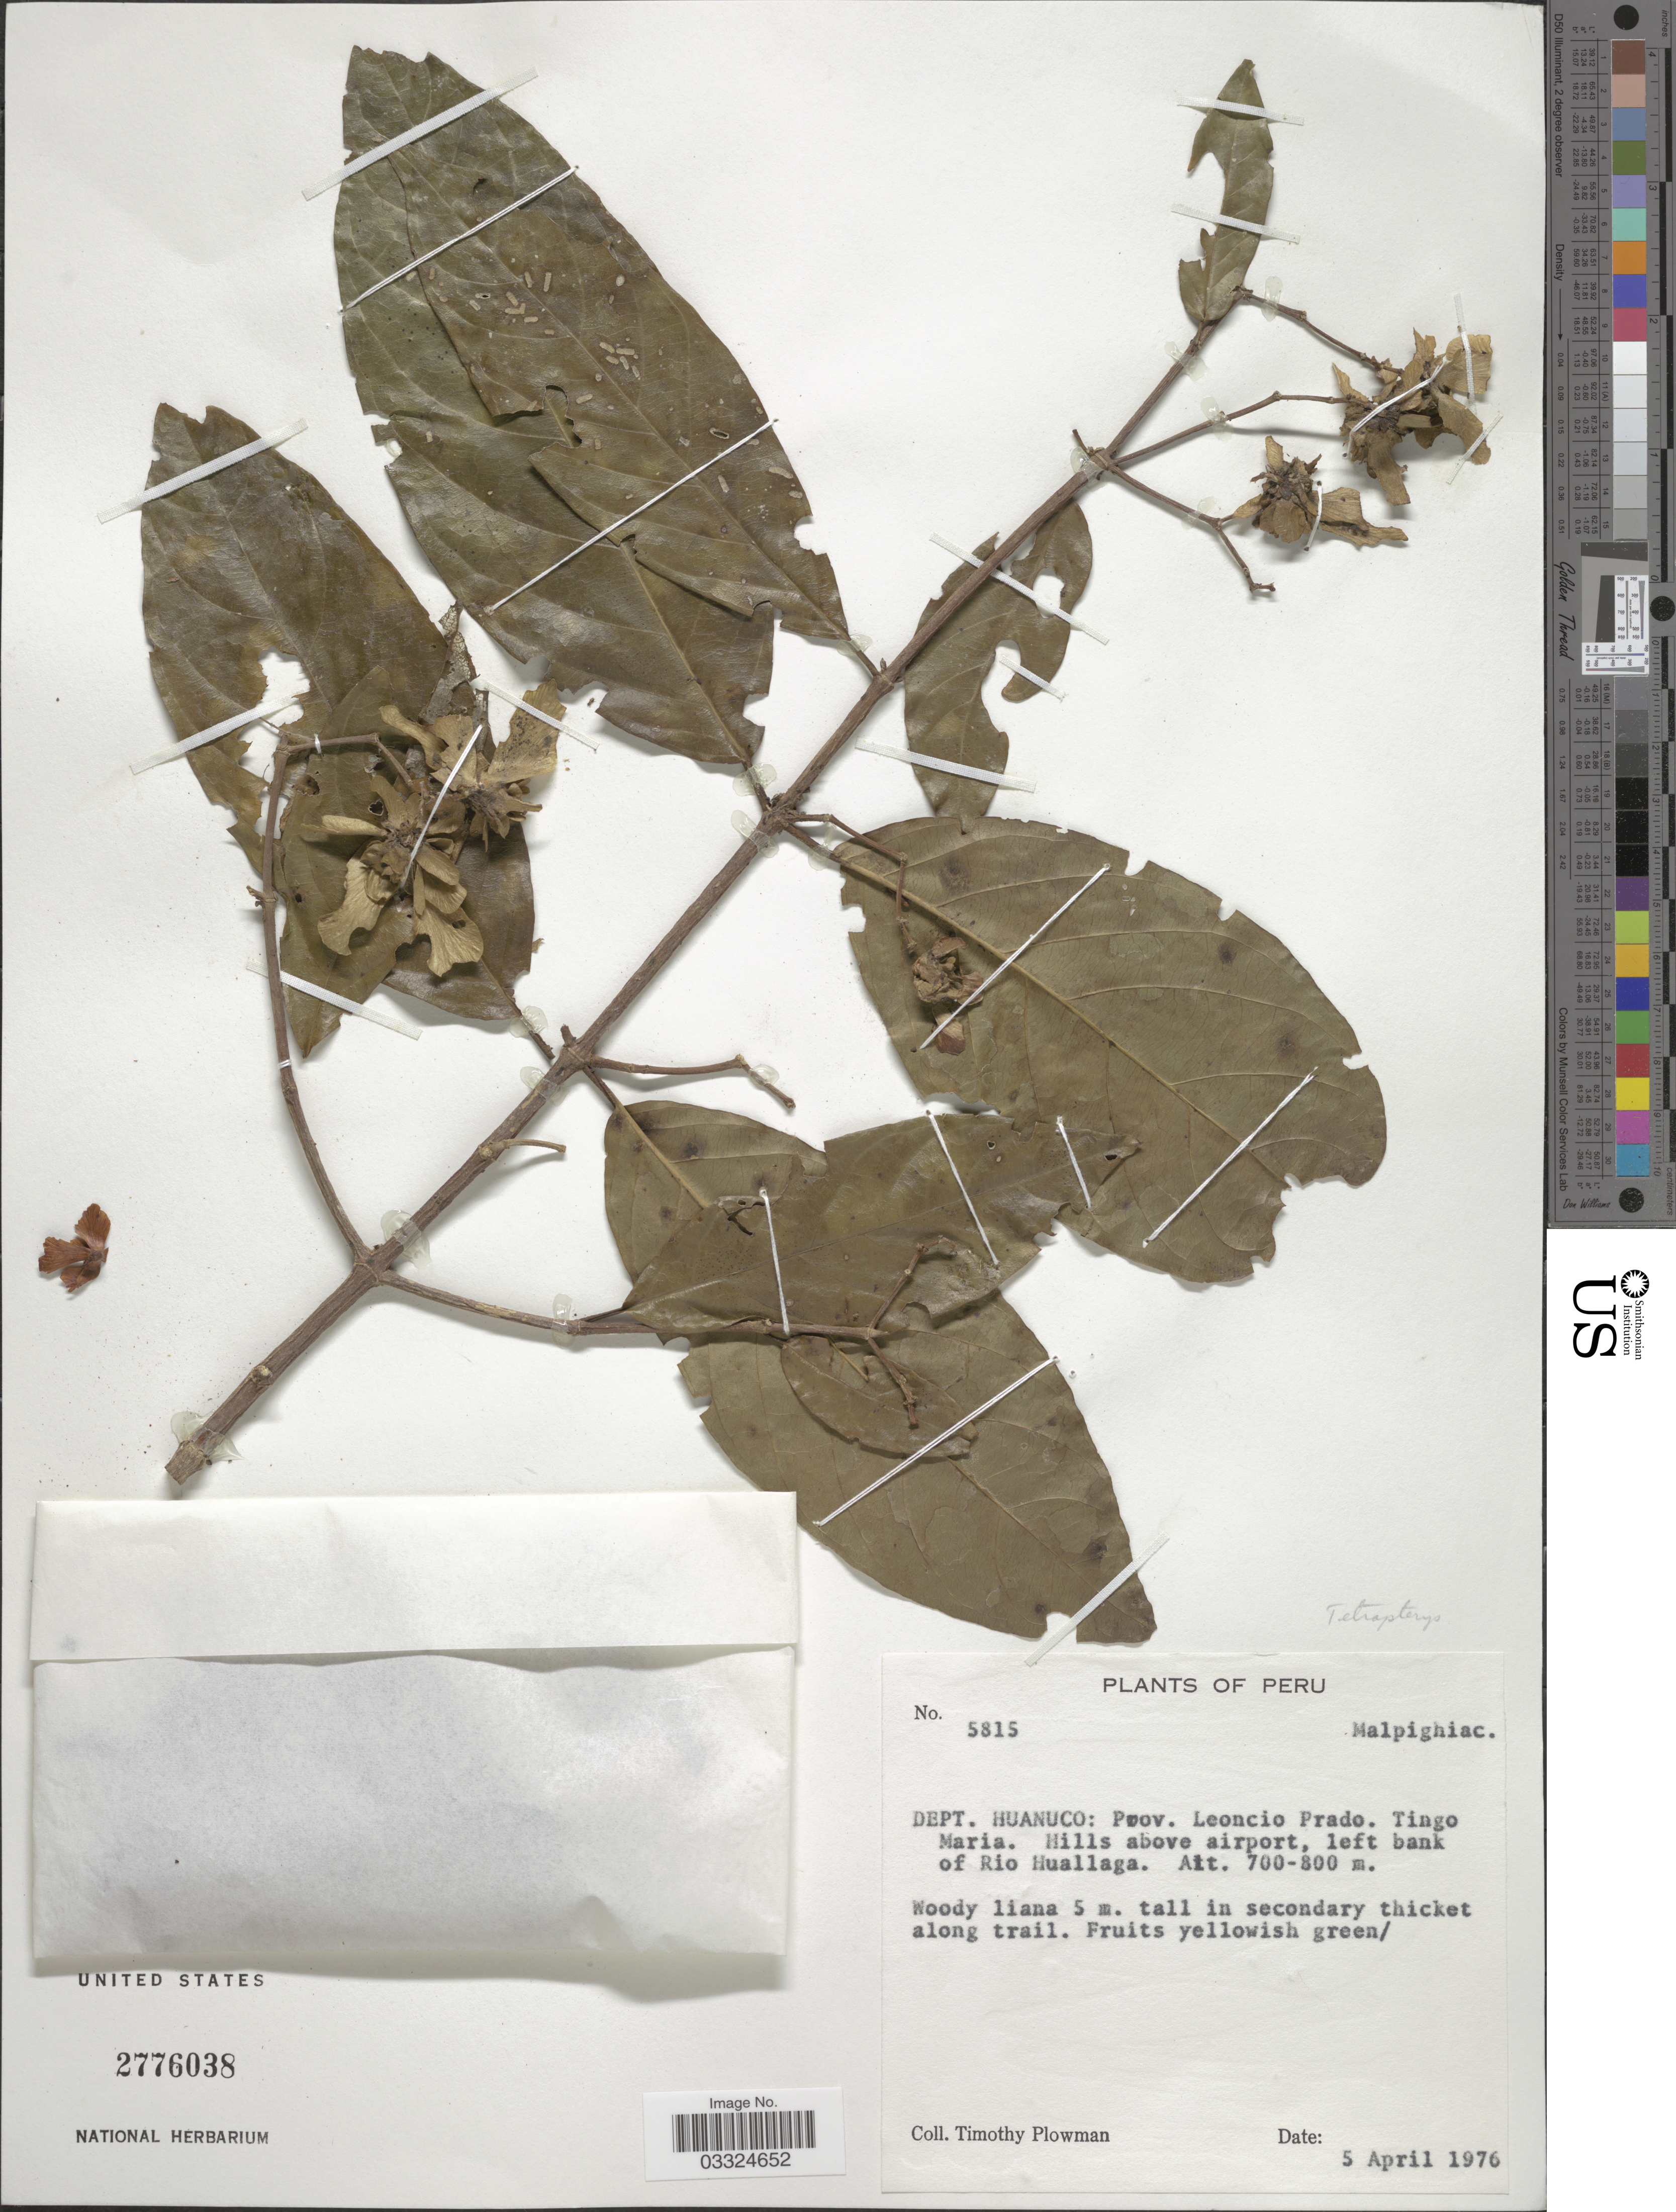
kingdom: Plantae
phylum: Tracheophyta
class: Magnoliopsida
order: Malpighiales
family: Malpighiaceae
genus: Tetrapterys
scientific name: Tetrapterys sp.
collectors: T. Plowman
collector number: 5815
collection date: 1976-04-05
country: Peru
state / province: Huánuco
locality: Dept. Huanuco: Prov. Leoncio Prado. Tingo Maria. Hills above airport, left bank of Rio Huallaga.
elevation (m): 700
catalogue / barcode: US 2776038